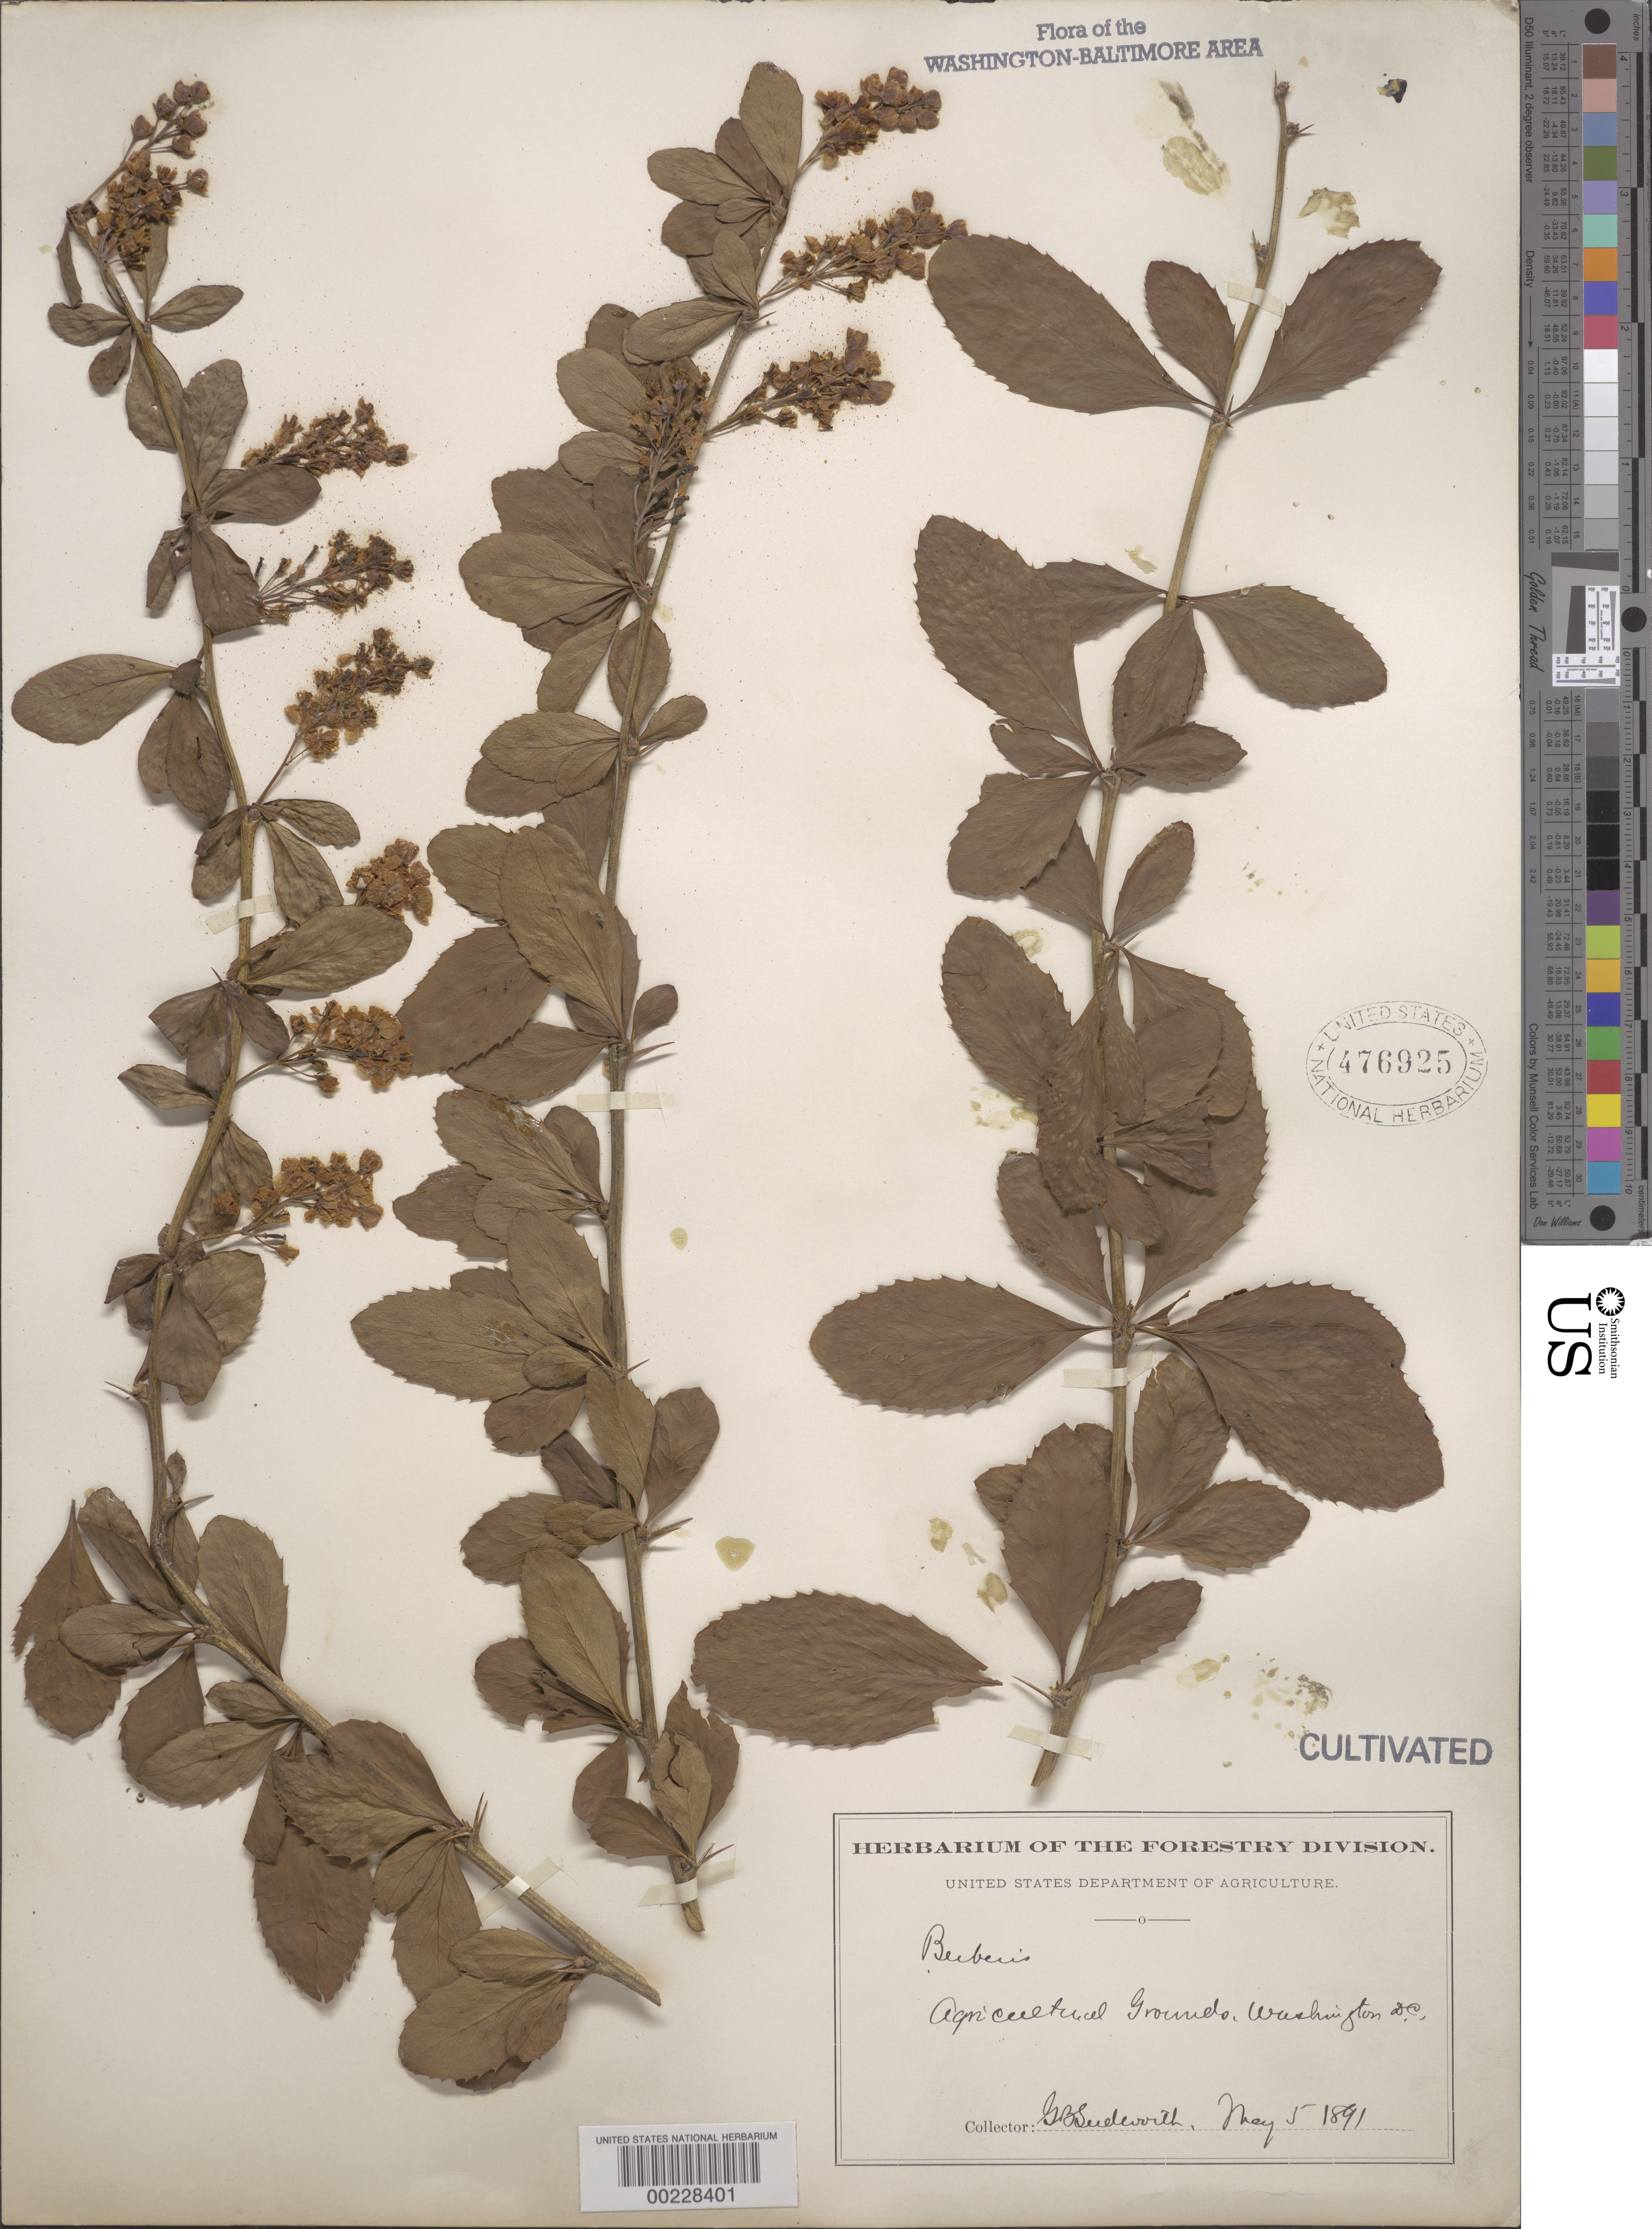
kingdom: Plantae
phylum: Tracheophyta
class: Magnoliopsida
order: Ranunculales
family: Berberidaceae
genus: Berberis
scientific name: Berberis vulgaris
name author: L.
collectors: G. B. Sudworth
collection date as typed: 05 May 1891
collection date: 1891-05-05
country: United States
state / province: District of Columbia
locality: Agricultural grounds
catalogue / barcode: US 476925